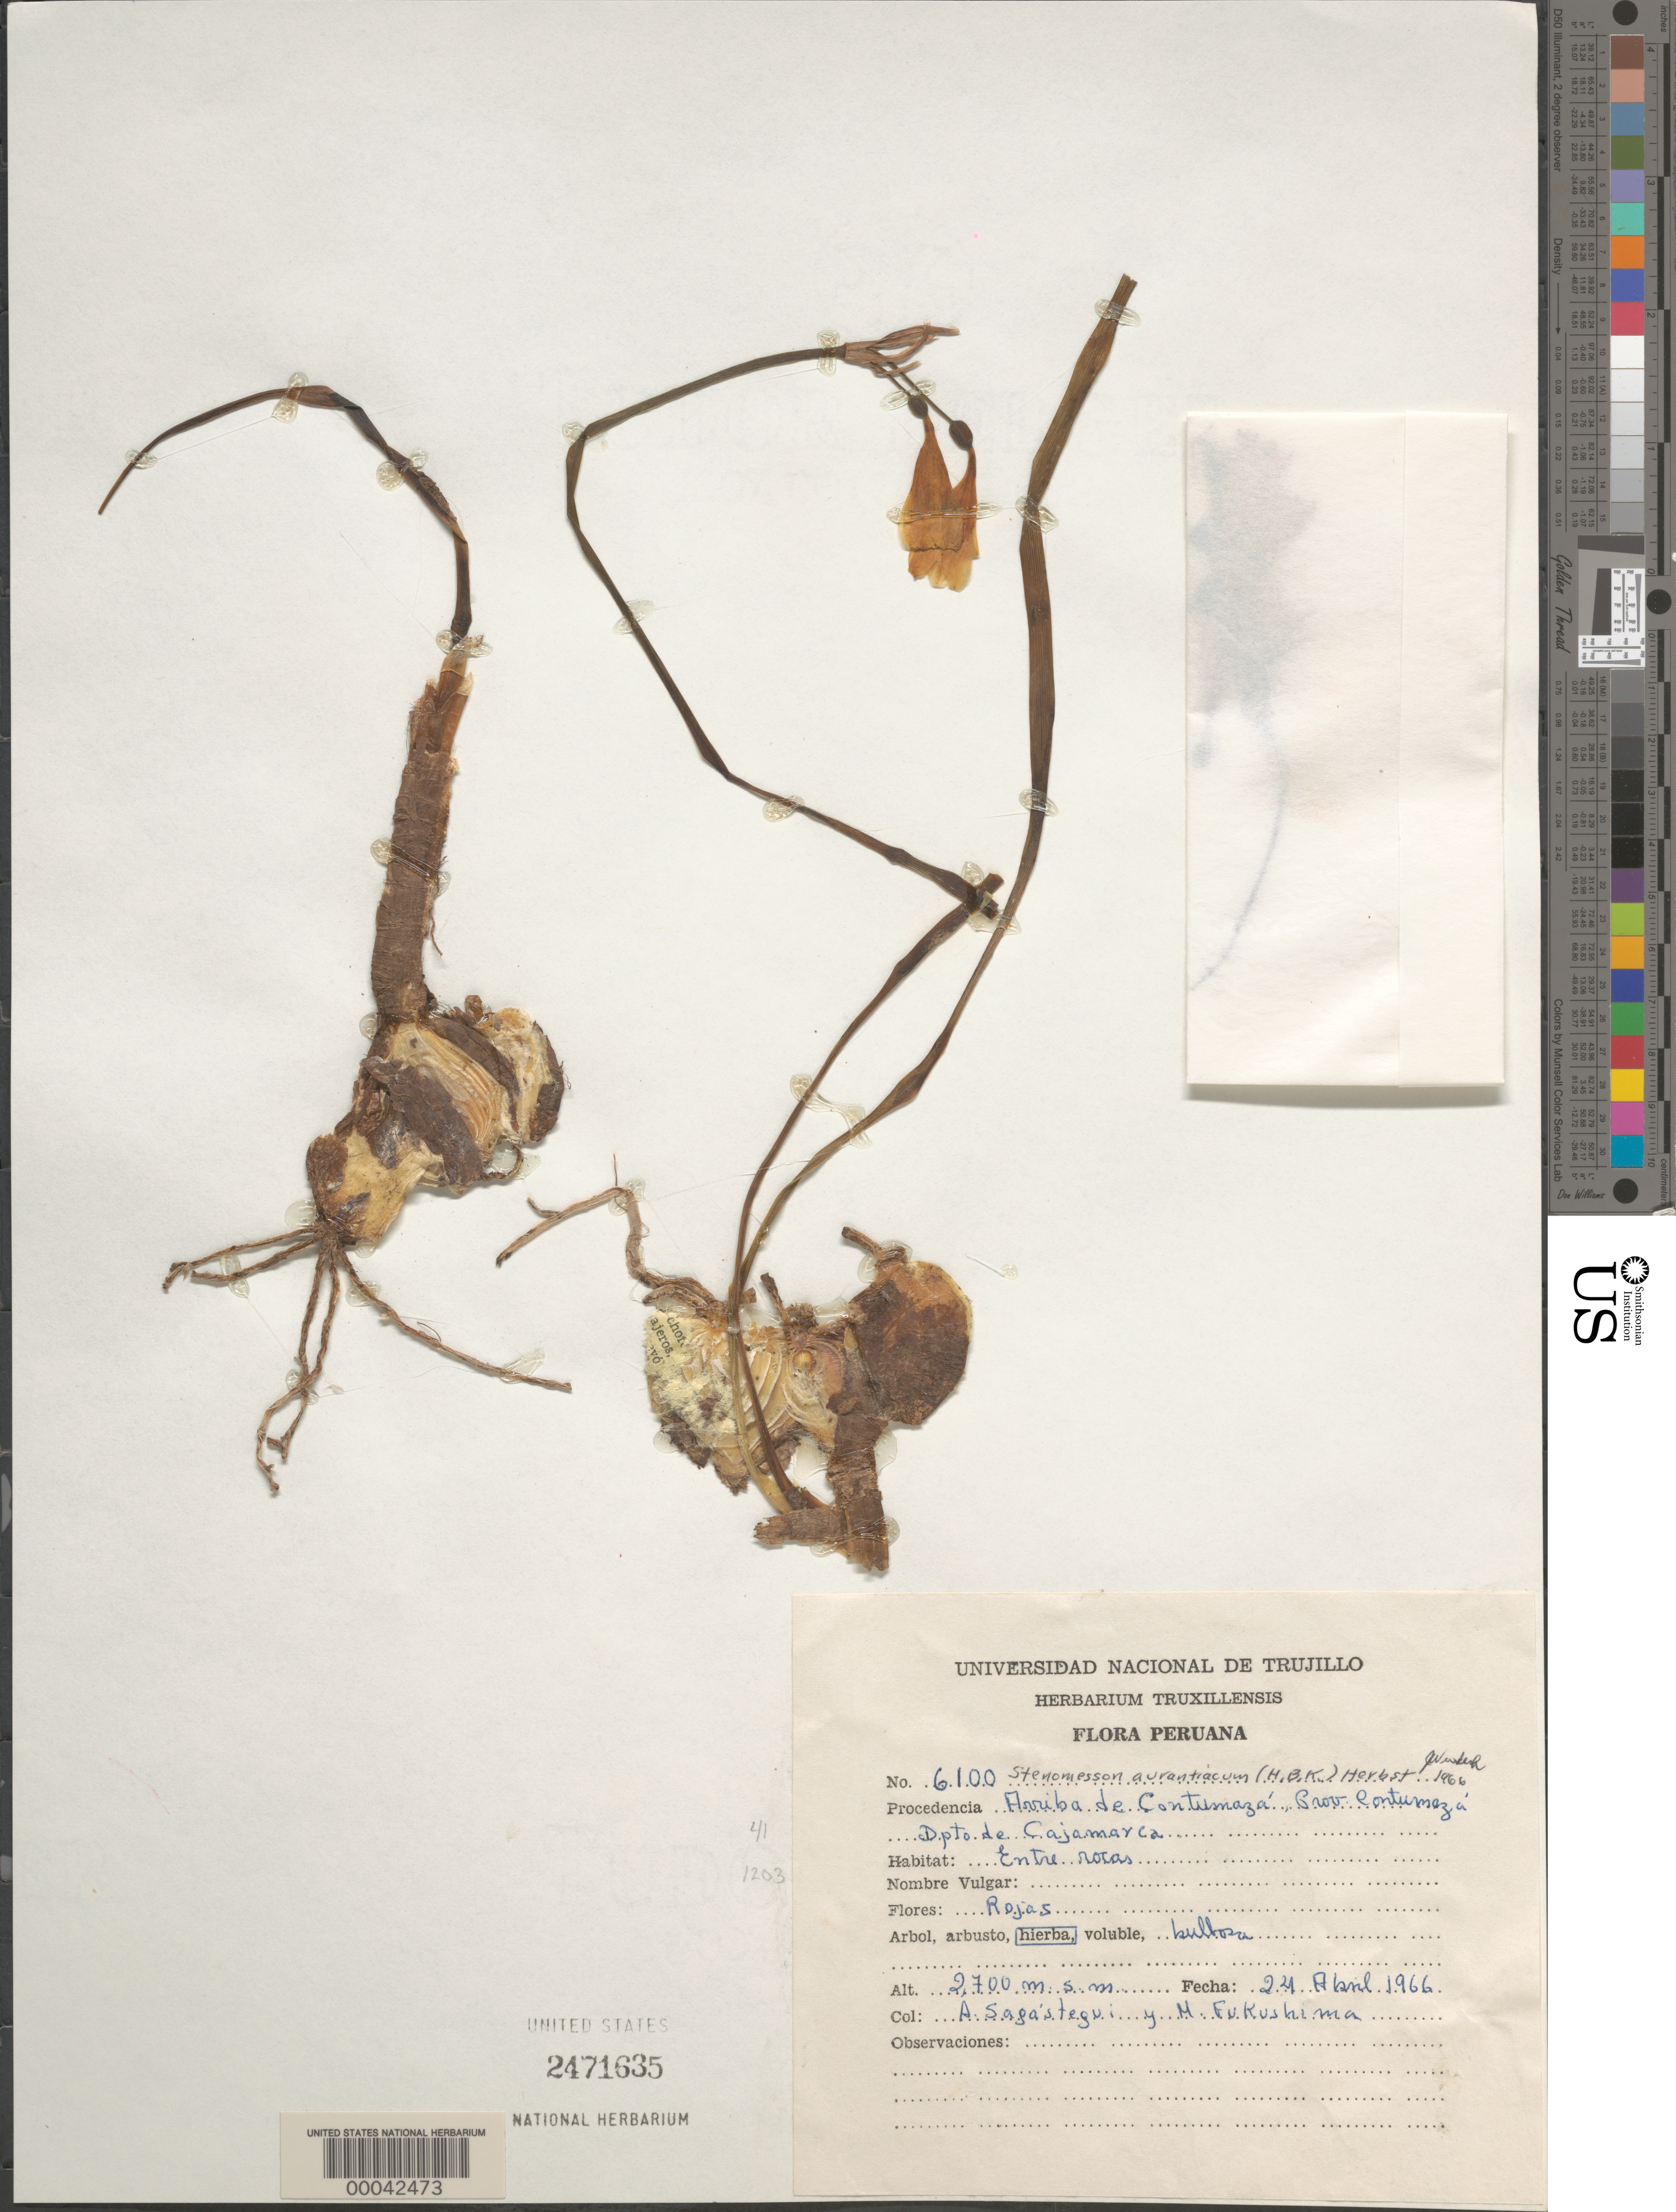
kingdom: Plantae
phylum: Tracheophyta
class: Liliopsida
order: Asparagales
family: Amaryllidaceae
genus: Stenomesson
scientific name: Stenomesson aurantiacum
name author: (Kunth) Herb.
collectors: A. Sagástegui A. & M. Fukushima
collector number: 6100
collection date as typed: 24 Apr 1966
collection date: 1966-04-24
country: Peru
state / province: Cajamarca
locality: above Contumazá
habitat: Among rocks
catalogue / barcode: US 2471635